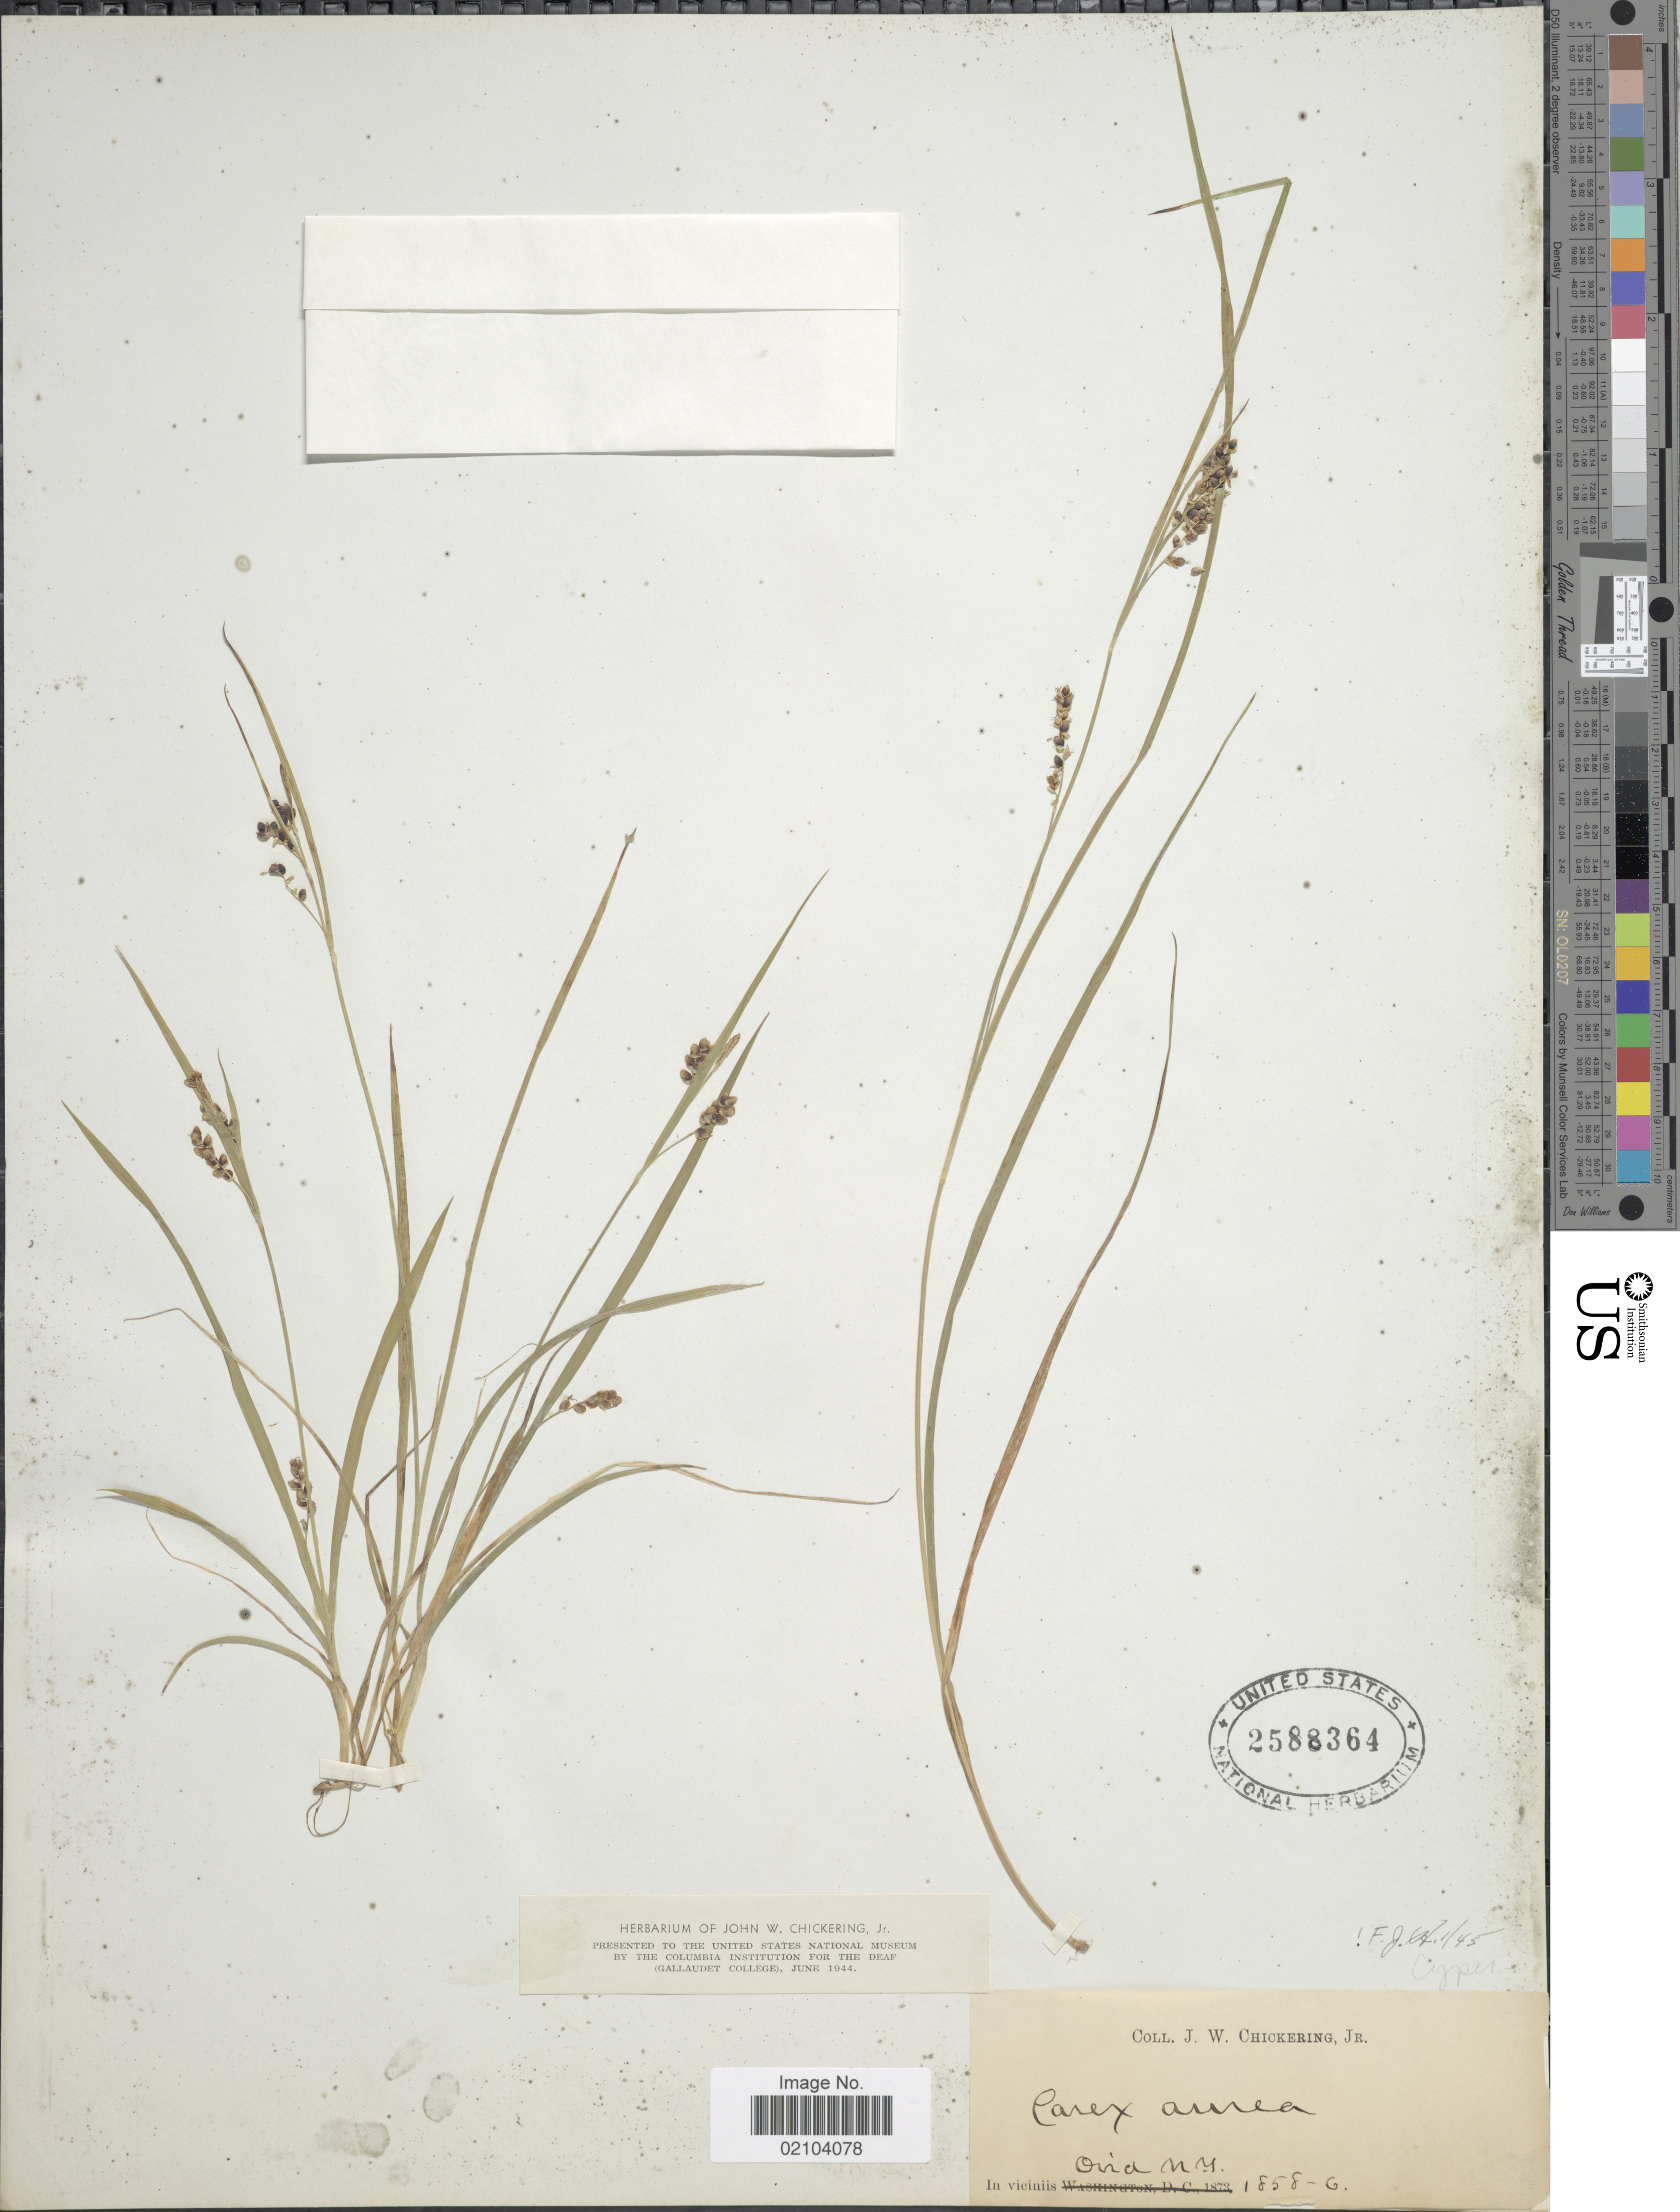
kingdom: Plantae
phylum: Tracheophyta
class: Liliopsida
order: Poales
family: Cyperaceae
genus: Carex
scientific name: Carex aurea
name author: Nutt.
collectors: J. W. Chickering Jr.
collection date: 1858-06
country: United States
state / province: New York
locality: In viciniis Ovid N.Y.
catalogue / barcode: US 2588364